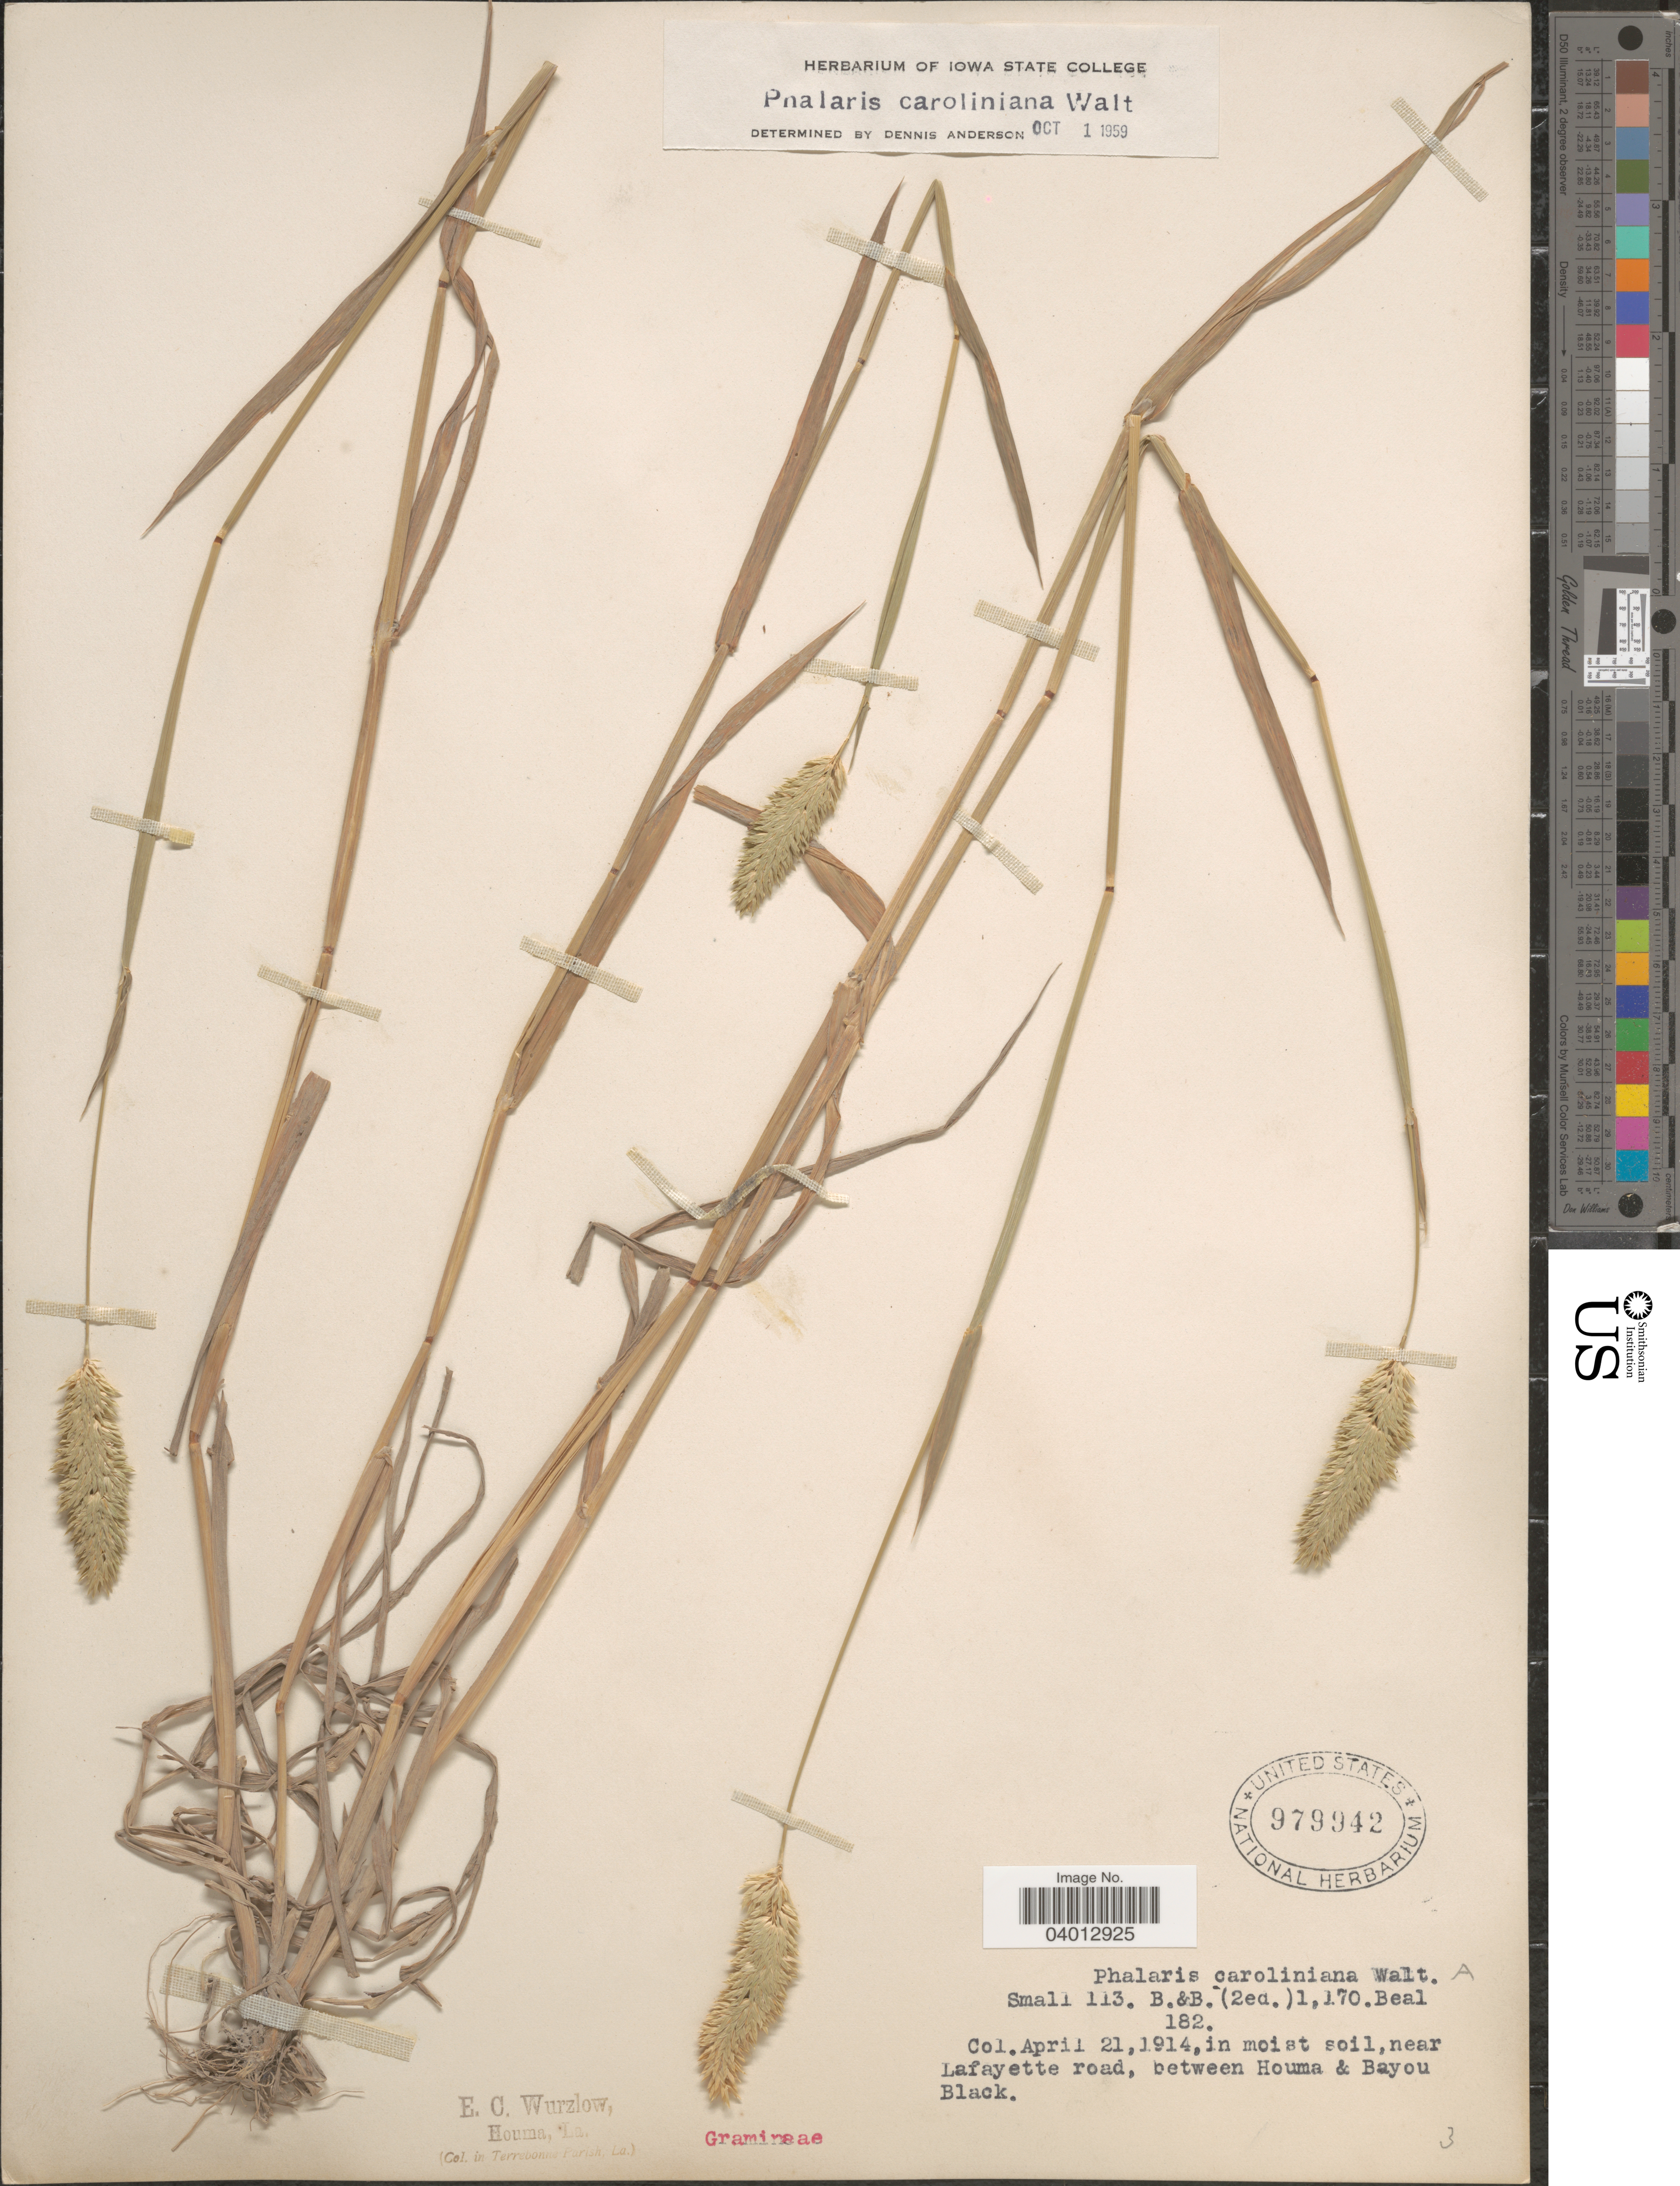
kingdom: Plantae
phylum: Tracheophyta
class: Liliopsida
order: Poales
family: Poaceae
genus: Phalaris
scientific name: Phalaris caroliniana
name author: Walter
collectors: E. Wurzlow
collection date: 1914-04-21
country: United States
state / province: Louisiana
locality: Near Lafayette road, between Houma & Bayou Black.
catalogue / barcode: US 979942